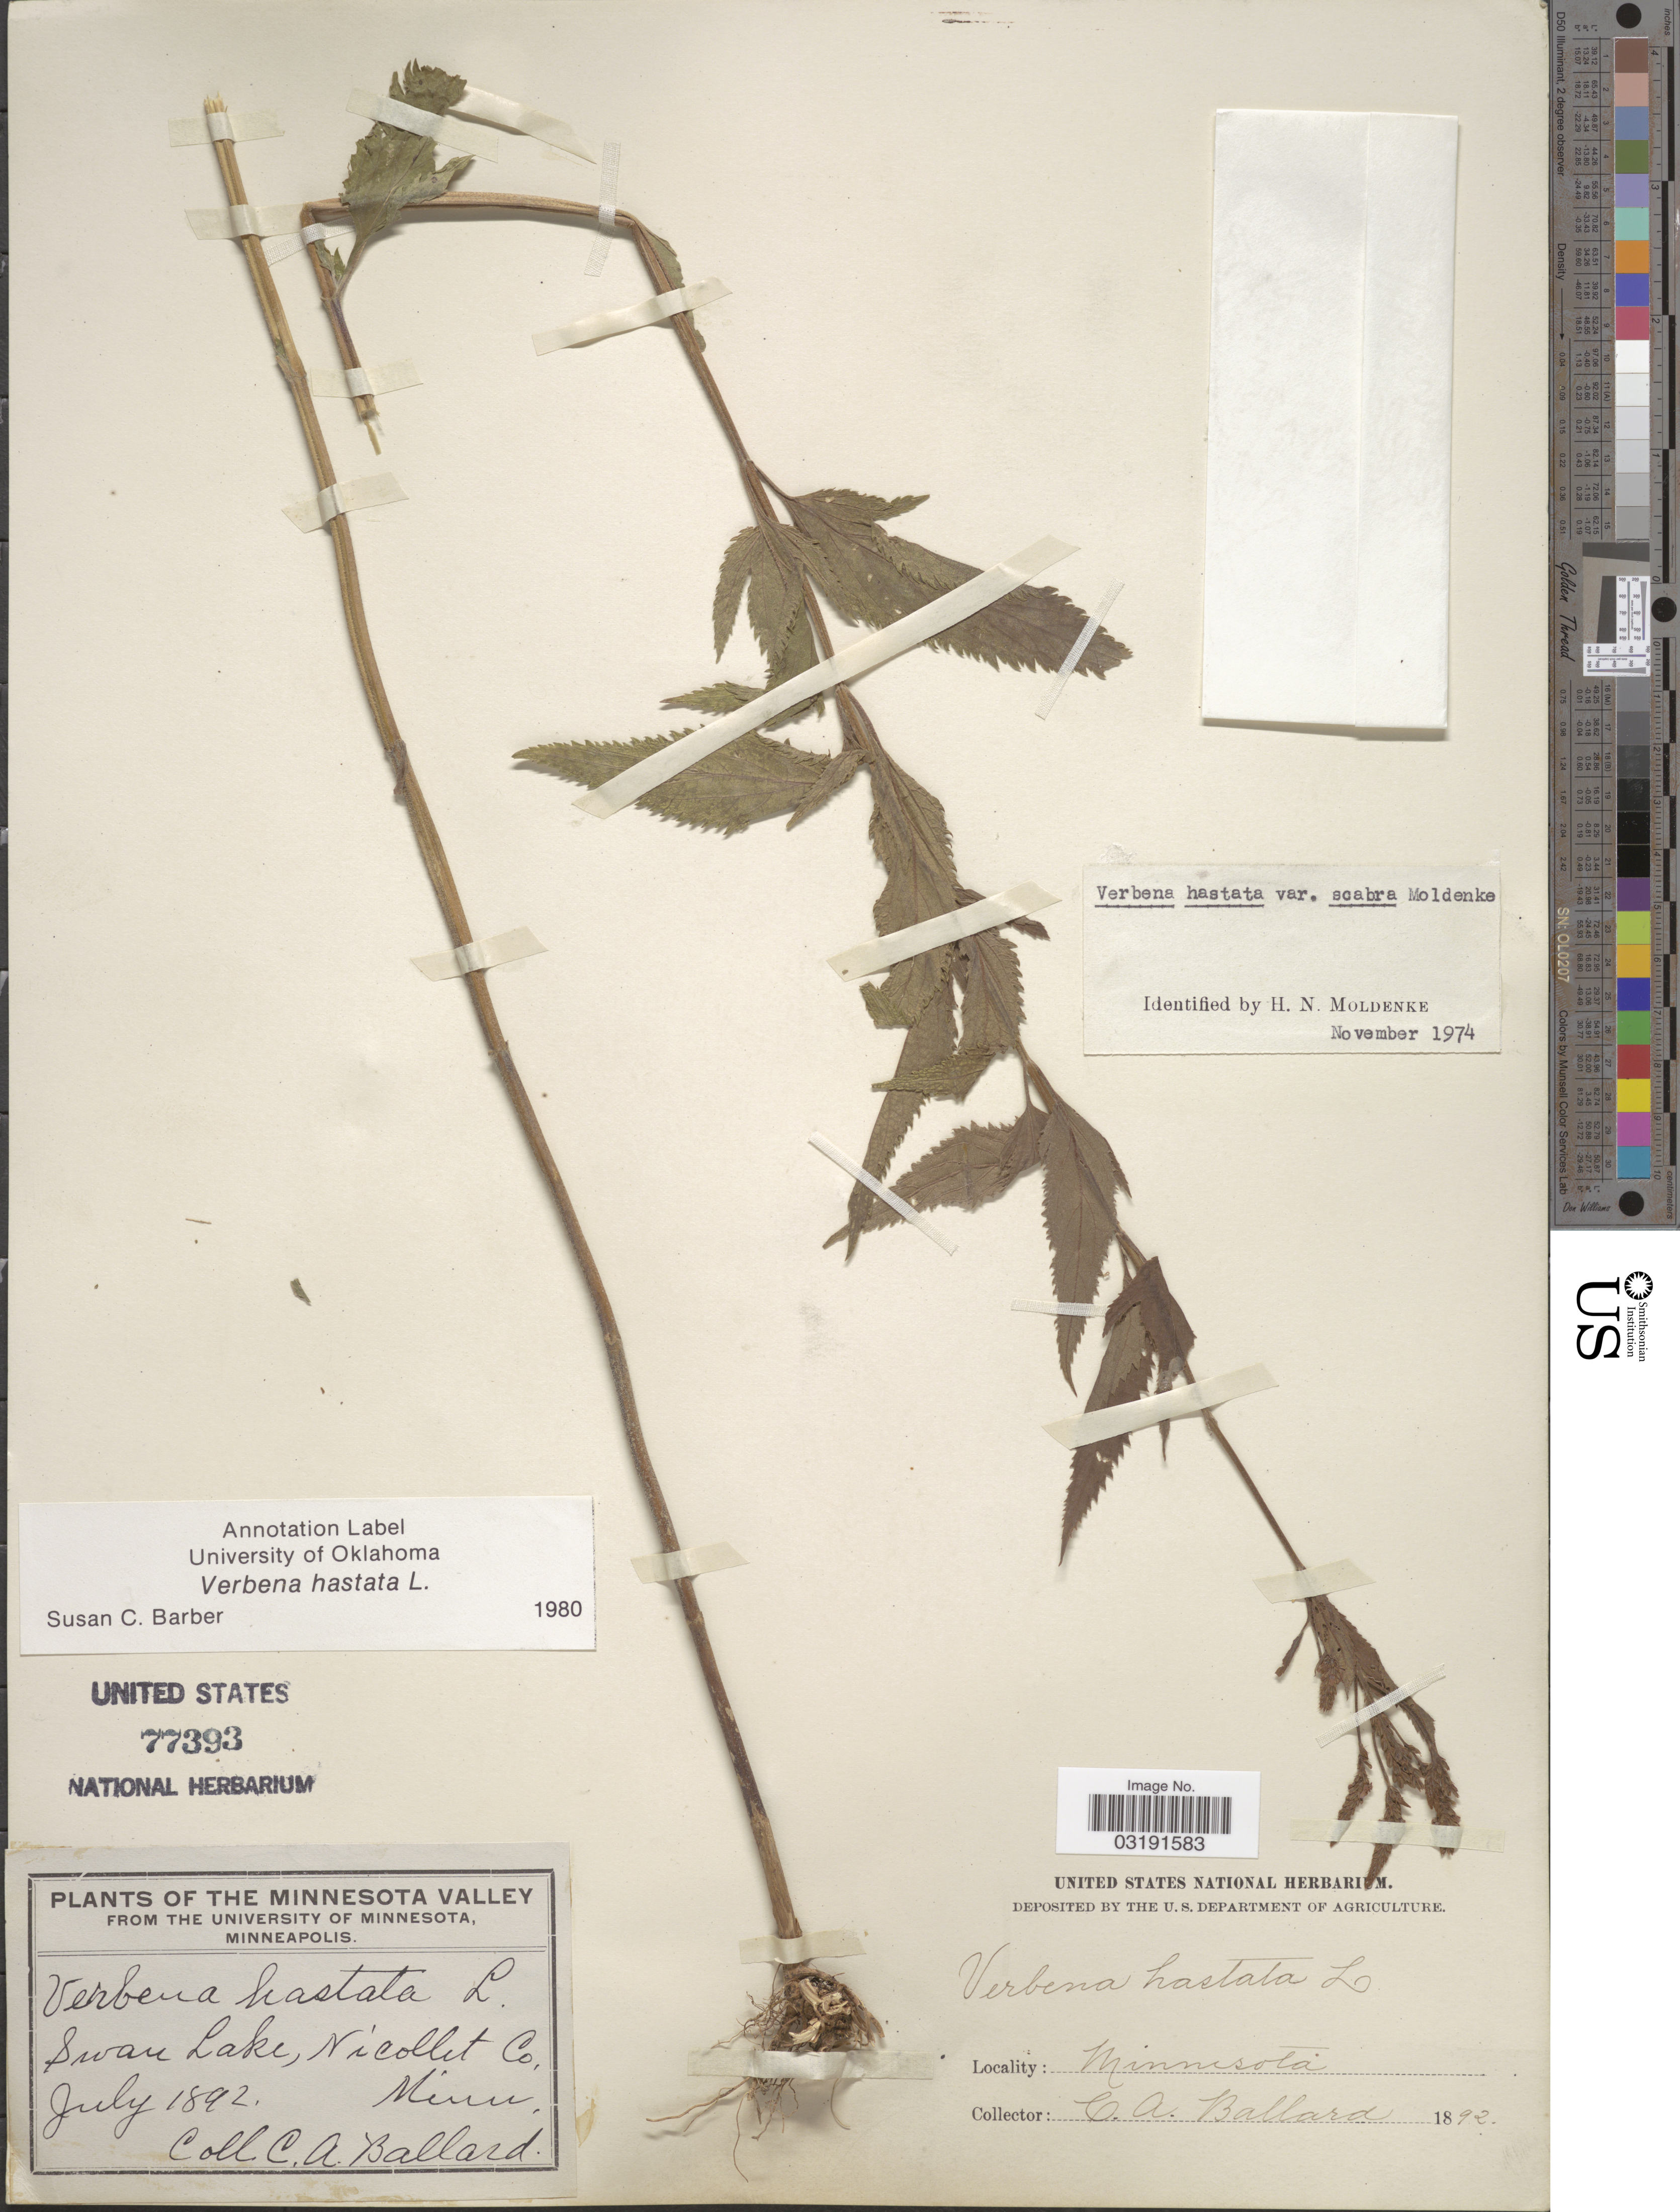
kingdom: Plantae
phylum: Tracheophyta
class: Magnoliopsida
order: Lamiales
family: Verbenaceae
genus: Verbena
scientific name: Verbena hastata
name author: L.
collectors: C. A. Ballard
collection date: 1892-07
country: United States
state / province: Minnesota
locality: Swan Lake, Nicollet Co.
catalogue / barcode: US 77393